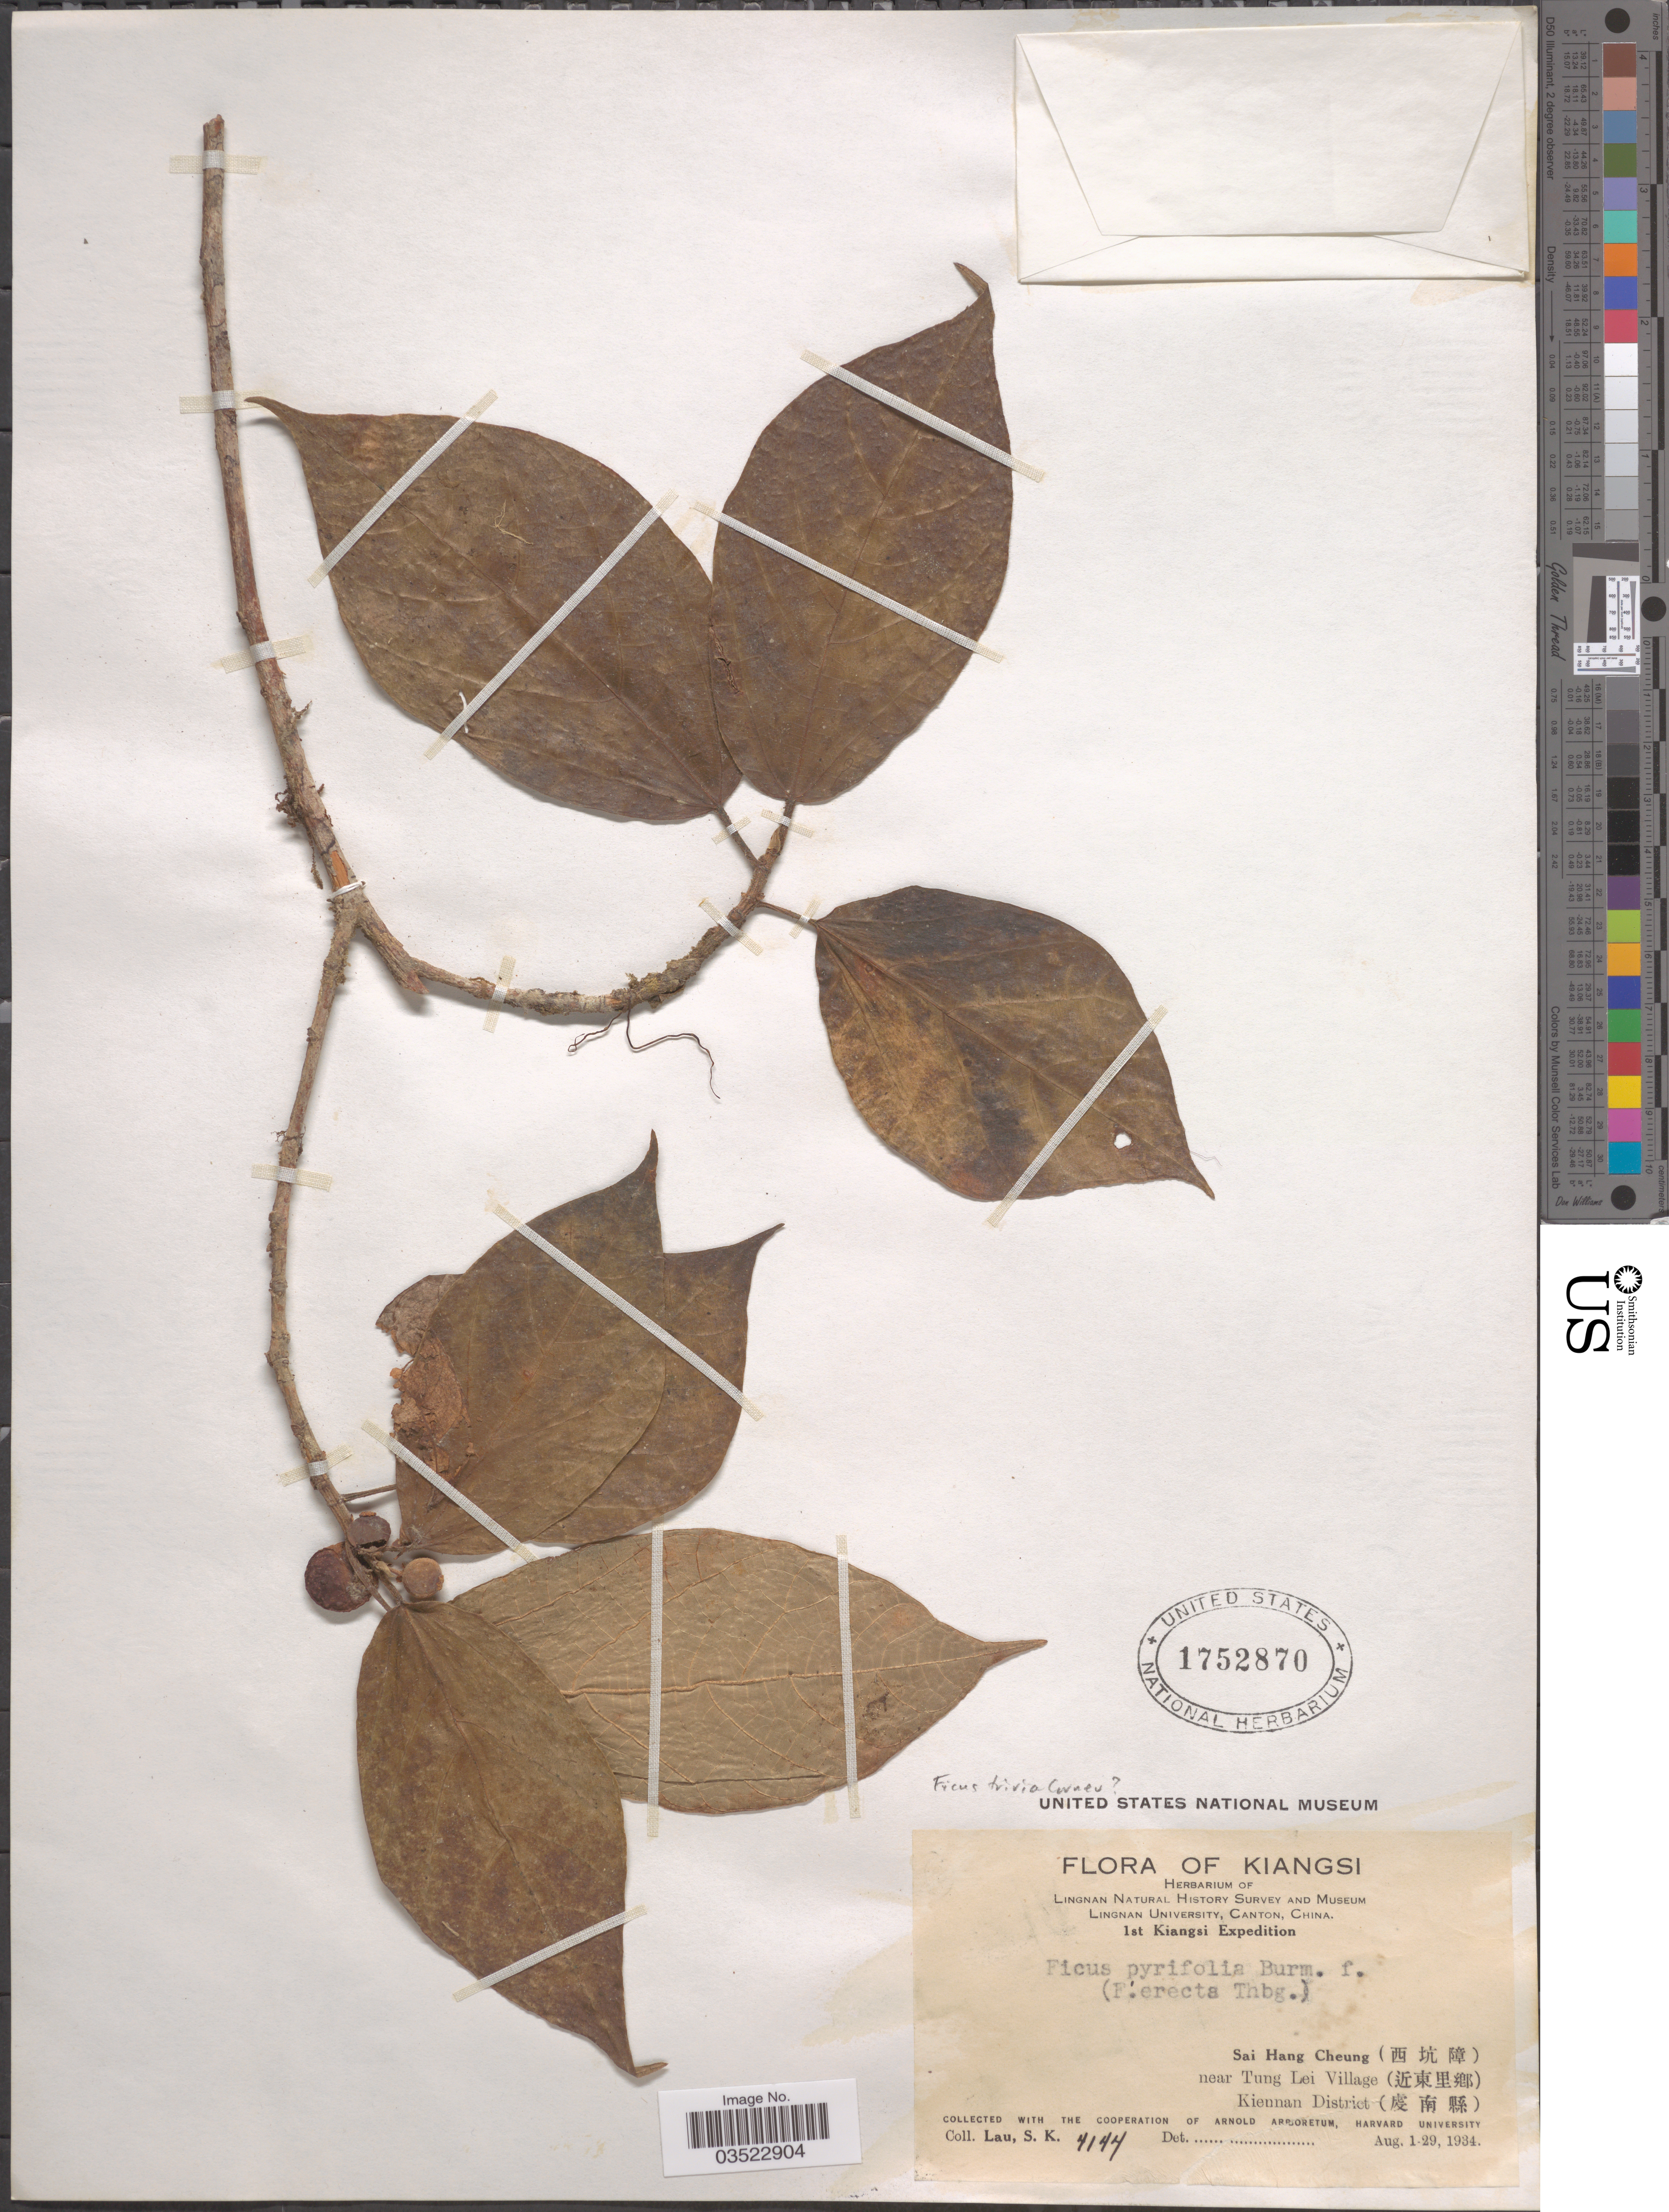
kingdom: Plantae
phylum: Tracheophyta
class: Magnoliopsida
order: Rosales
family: Moraceae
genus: Ficus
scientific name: Ficus trivia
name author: Corner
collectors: S. K. Lau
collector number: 4144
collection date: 1934-08-01/1934-08-29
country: China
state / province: Jiangxi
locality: Kiangsi. Lingnan Natural History Survey and Museum Lingnan University, Canton, China. 1st Kiangsi Expedition. Sai Hang Cheung (X) near Tung Lei Village (X). Kiennan District (X).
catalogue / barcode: US 1752870